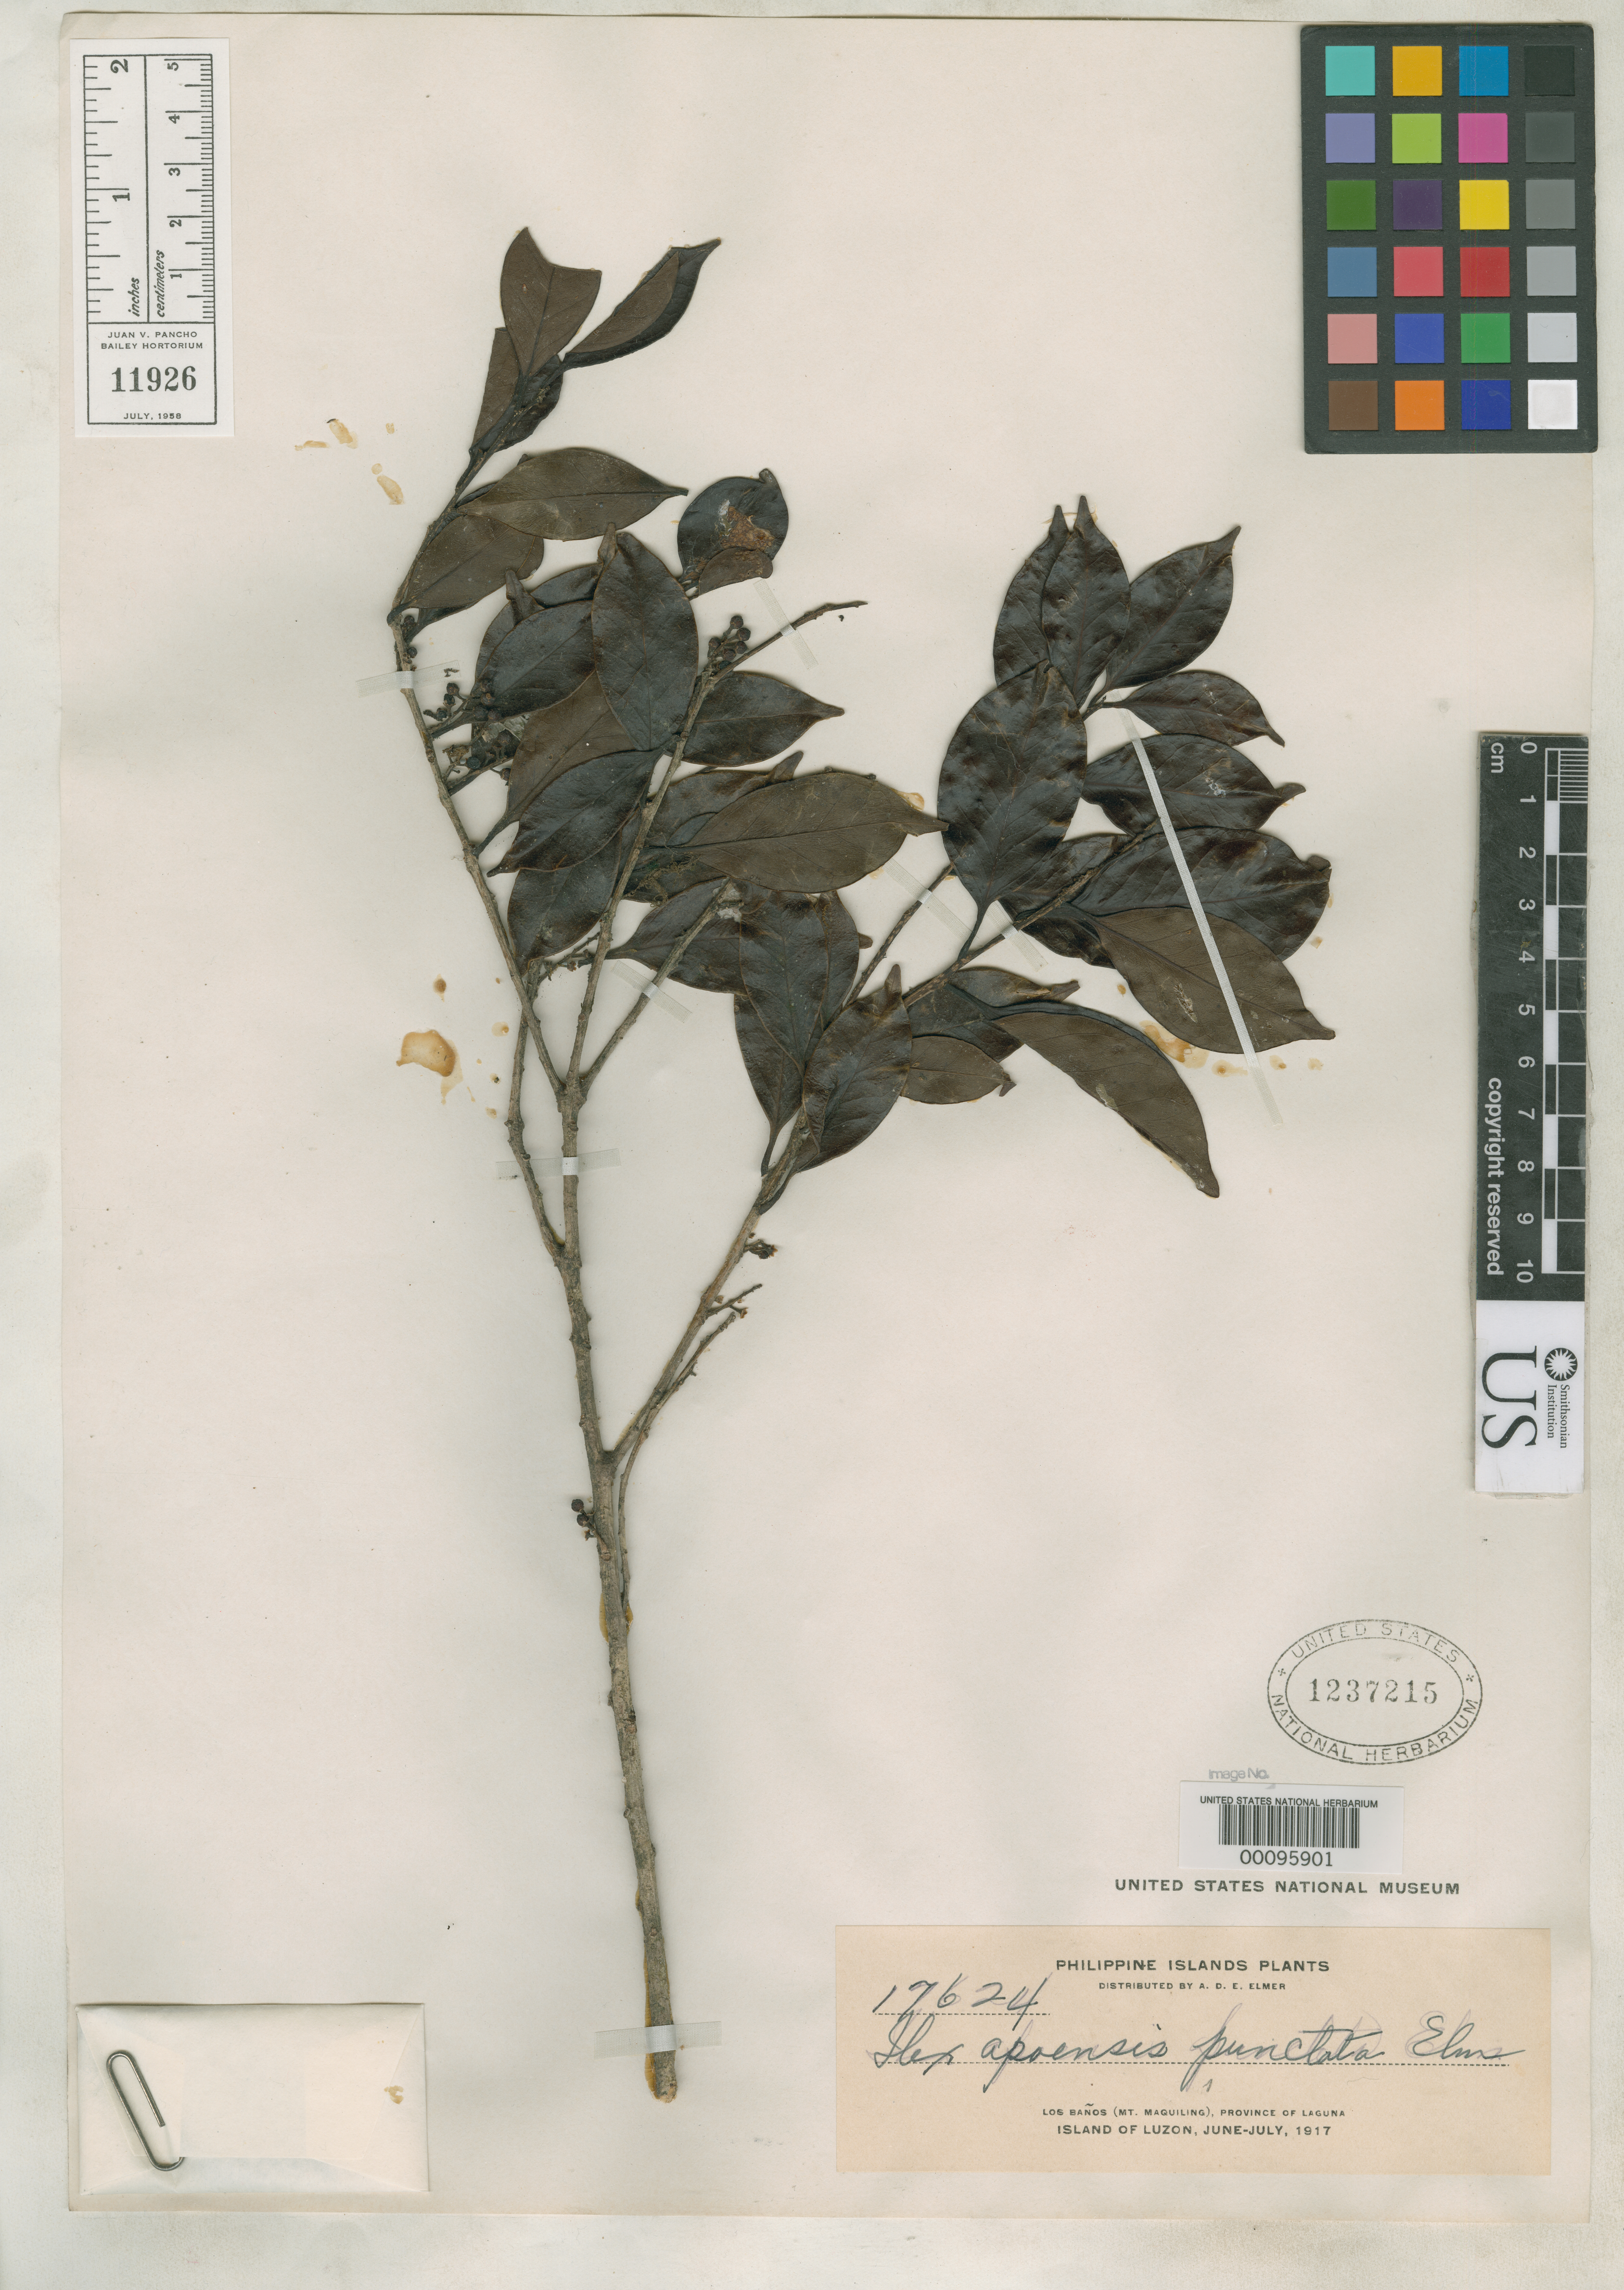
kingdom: Plantae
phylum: Tracheophyta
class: Magnoliopsida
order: Aquifoliales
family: Aquifoliaceae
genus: Ilex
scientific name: Ilex apoensis var. punctata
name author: Elmer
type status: Isotype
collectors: A. D. E. Elmer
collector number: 17624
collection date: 1917-06/1917-07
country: Philippines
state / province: Calabarzon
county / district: Laguna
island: Luzon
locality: Los Baños (Mt. Maquiling), Province of Laguna, Luzon.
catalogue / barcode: US 1237215